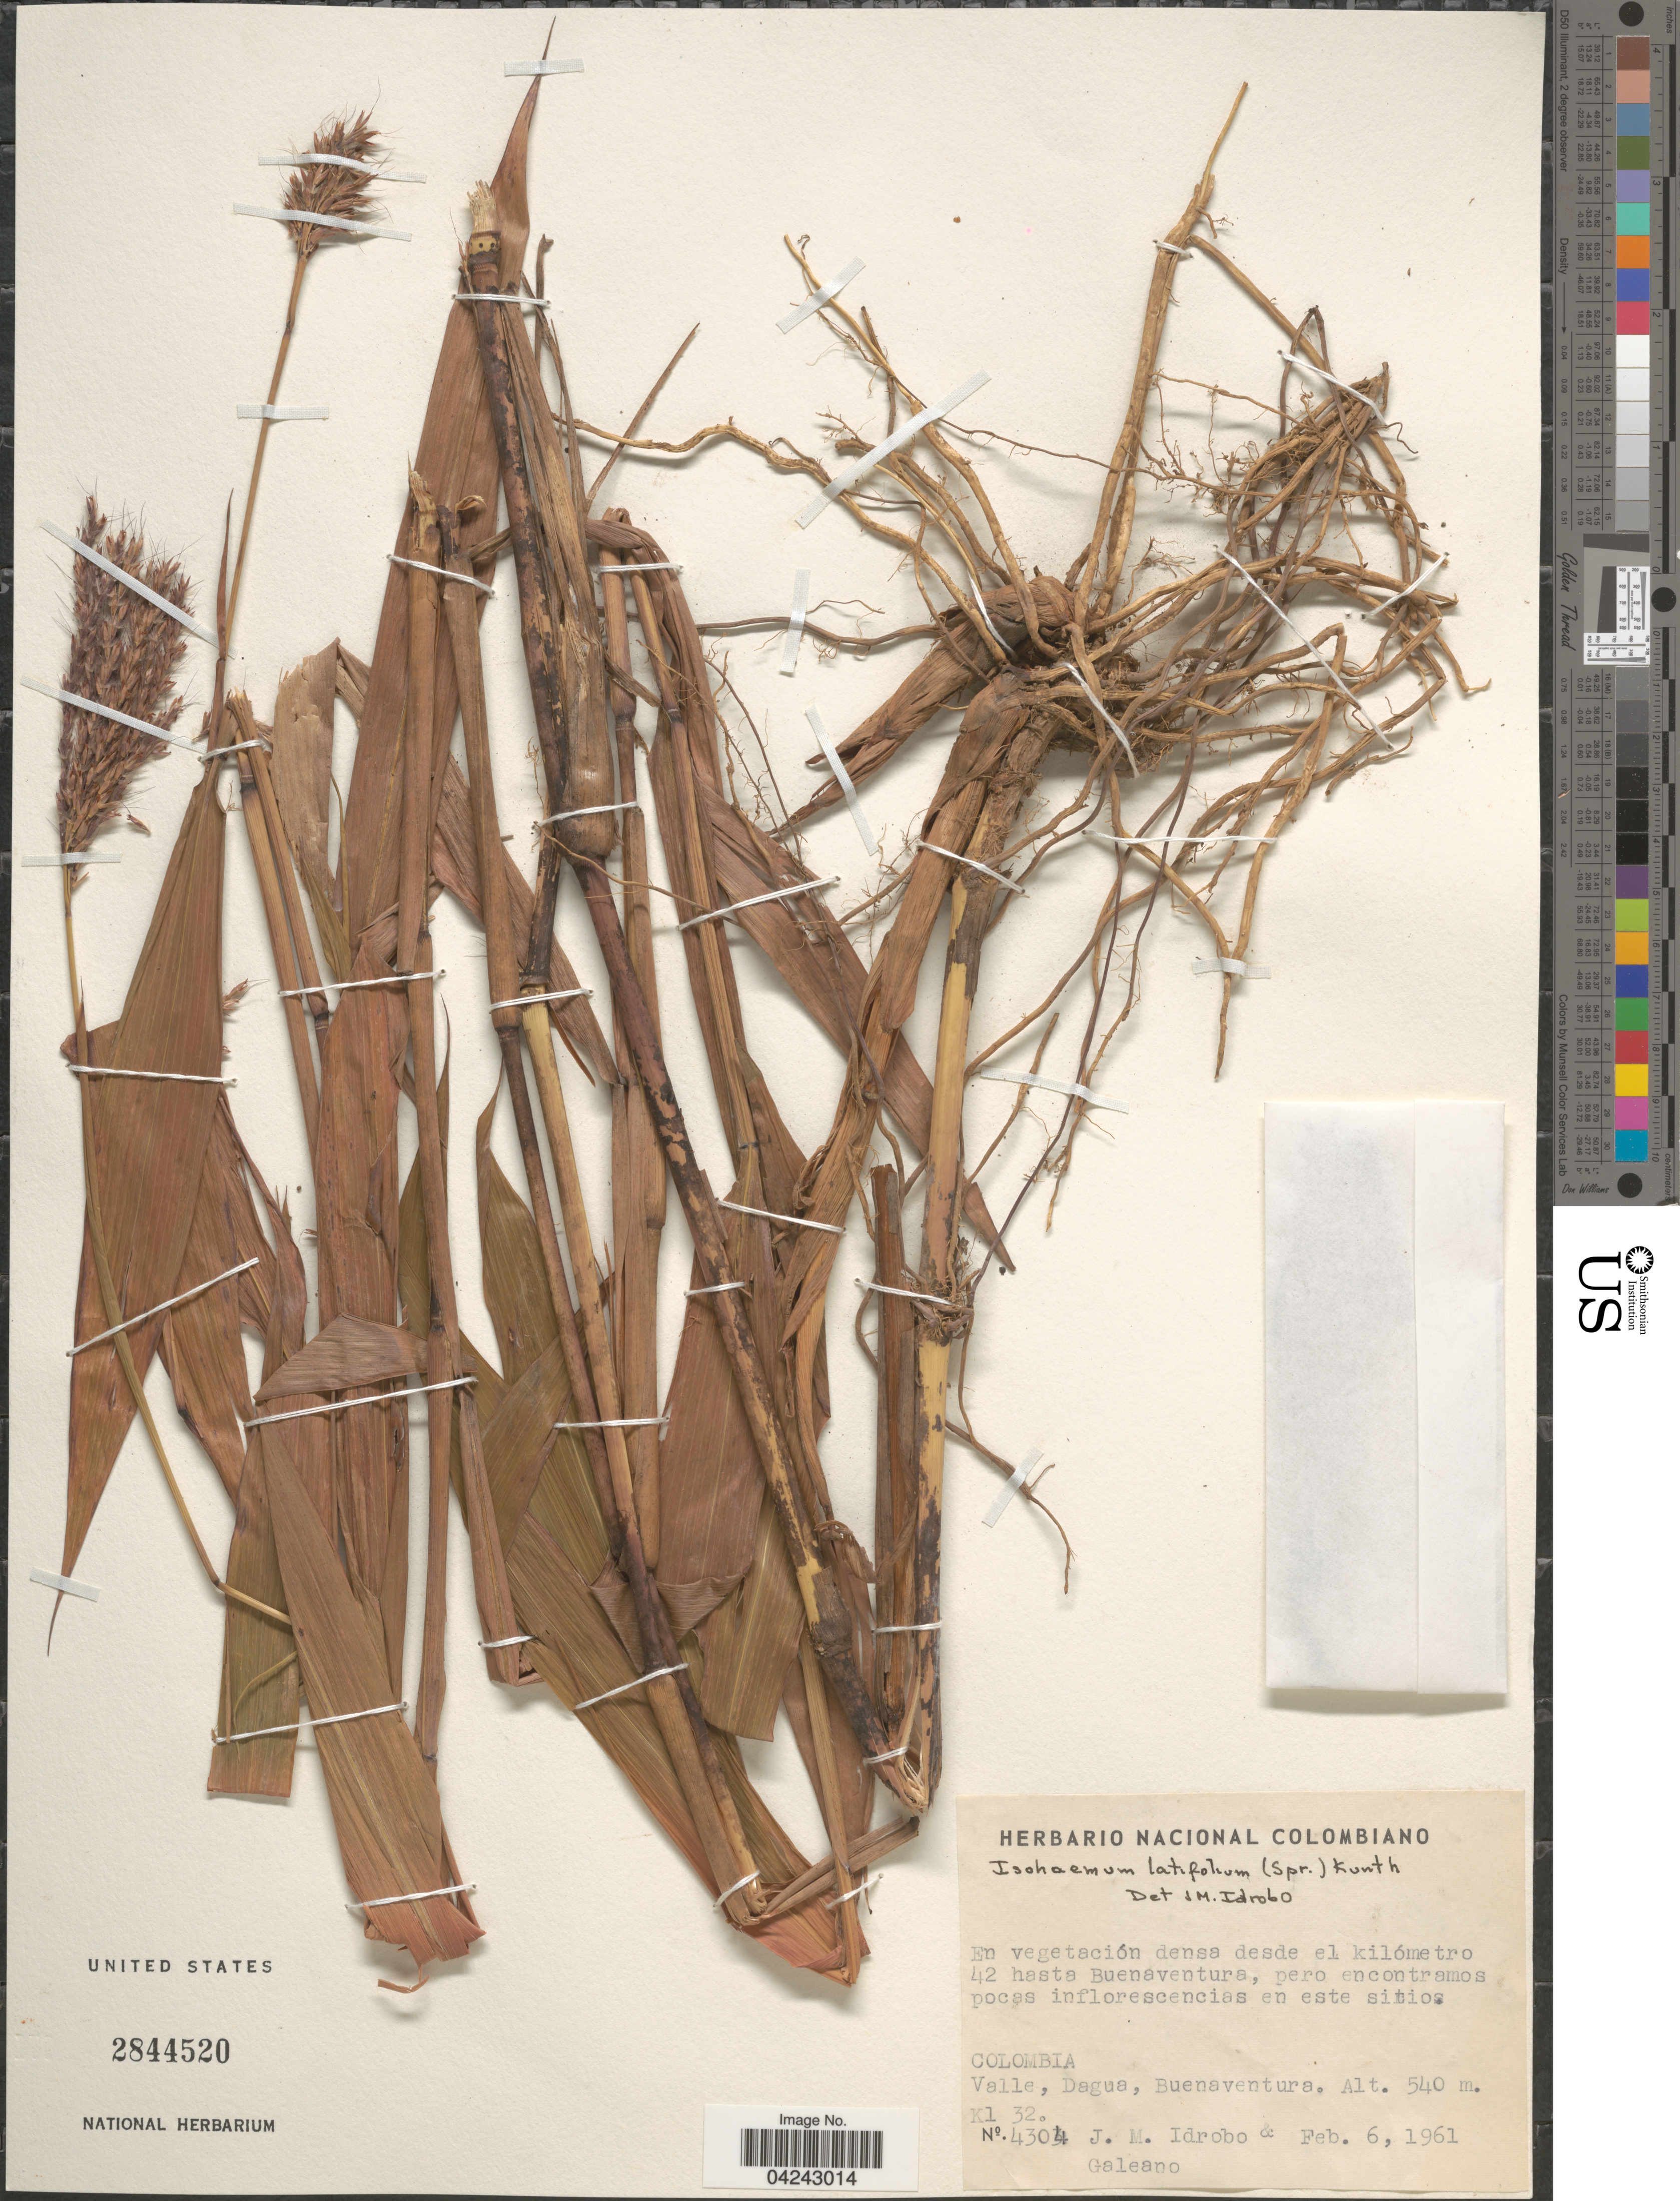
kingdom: Plantae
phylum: Tracheophyta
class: Liliopsida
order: Poales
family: Poaceae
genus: Ischaemum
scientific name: Ischaemum latifolium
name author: (Spreng.) Kunth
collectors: J. M. Idrobo & -. Galeano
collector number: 4304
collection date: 1961-02-06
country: Colombia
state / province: Valle del Cauca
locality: Dagua, Buenaventura.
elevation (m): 540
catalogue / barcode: US 2844520